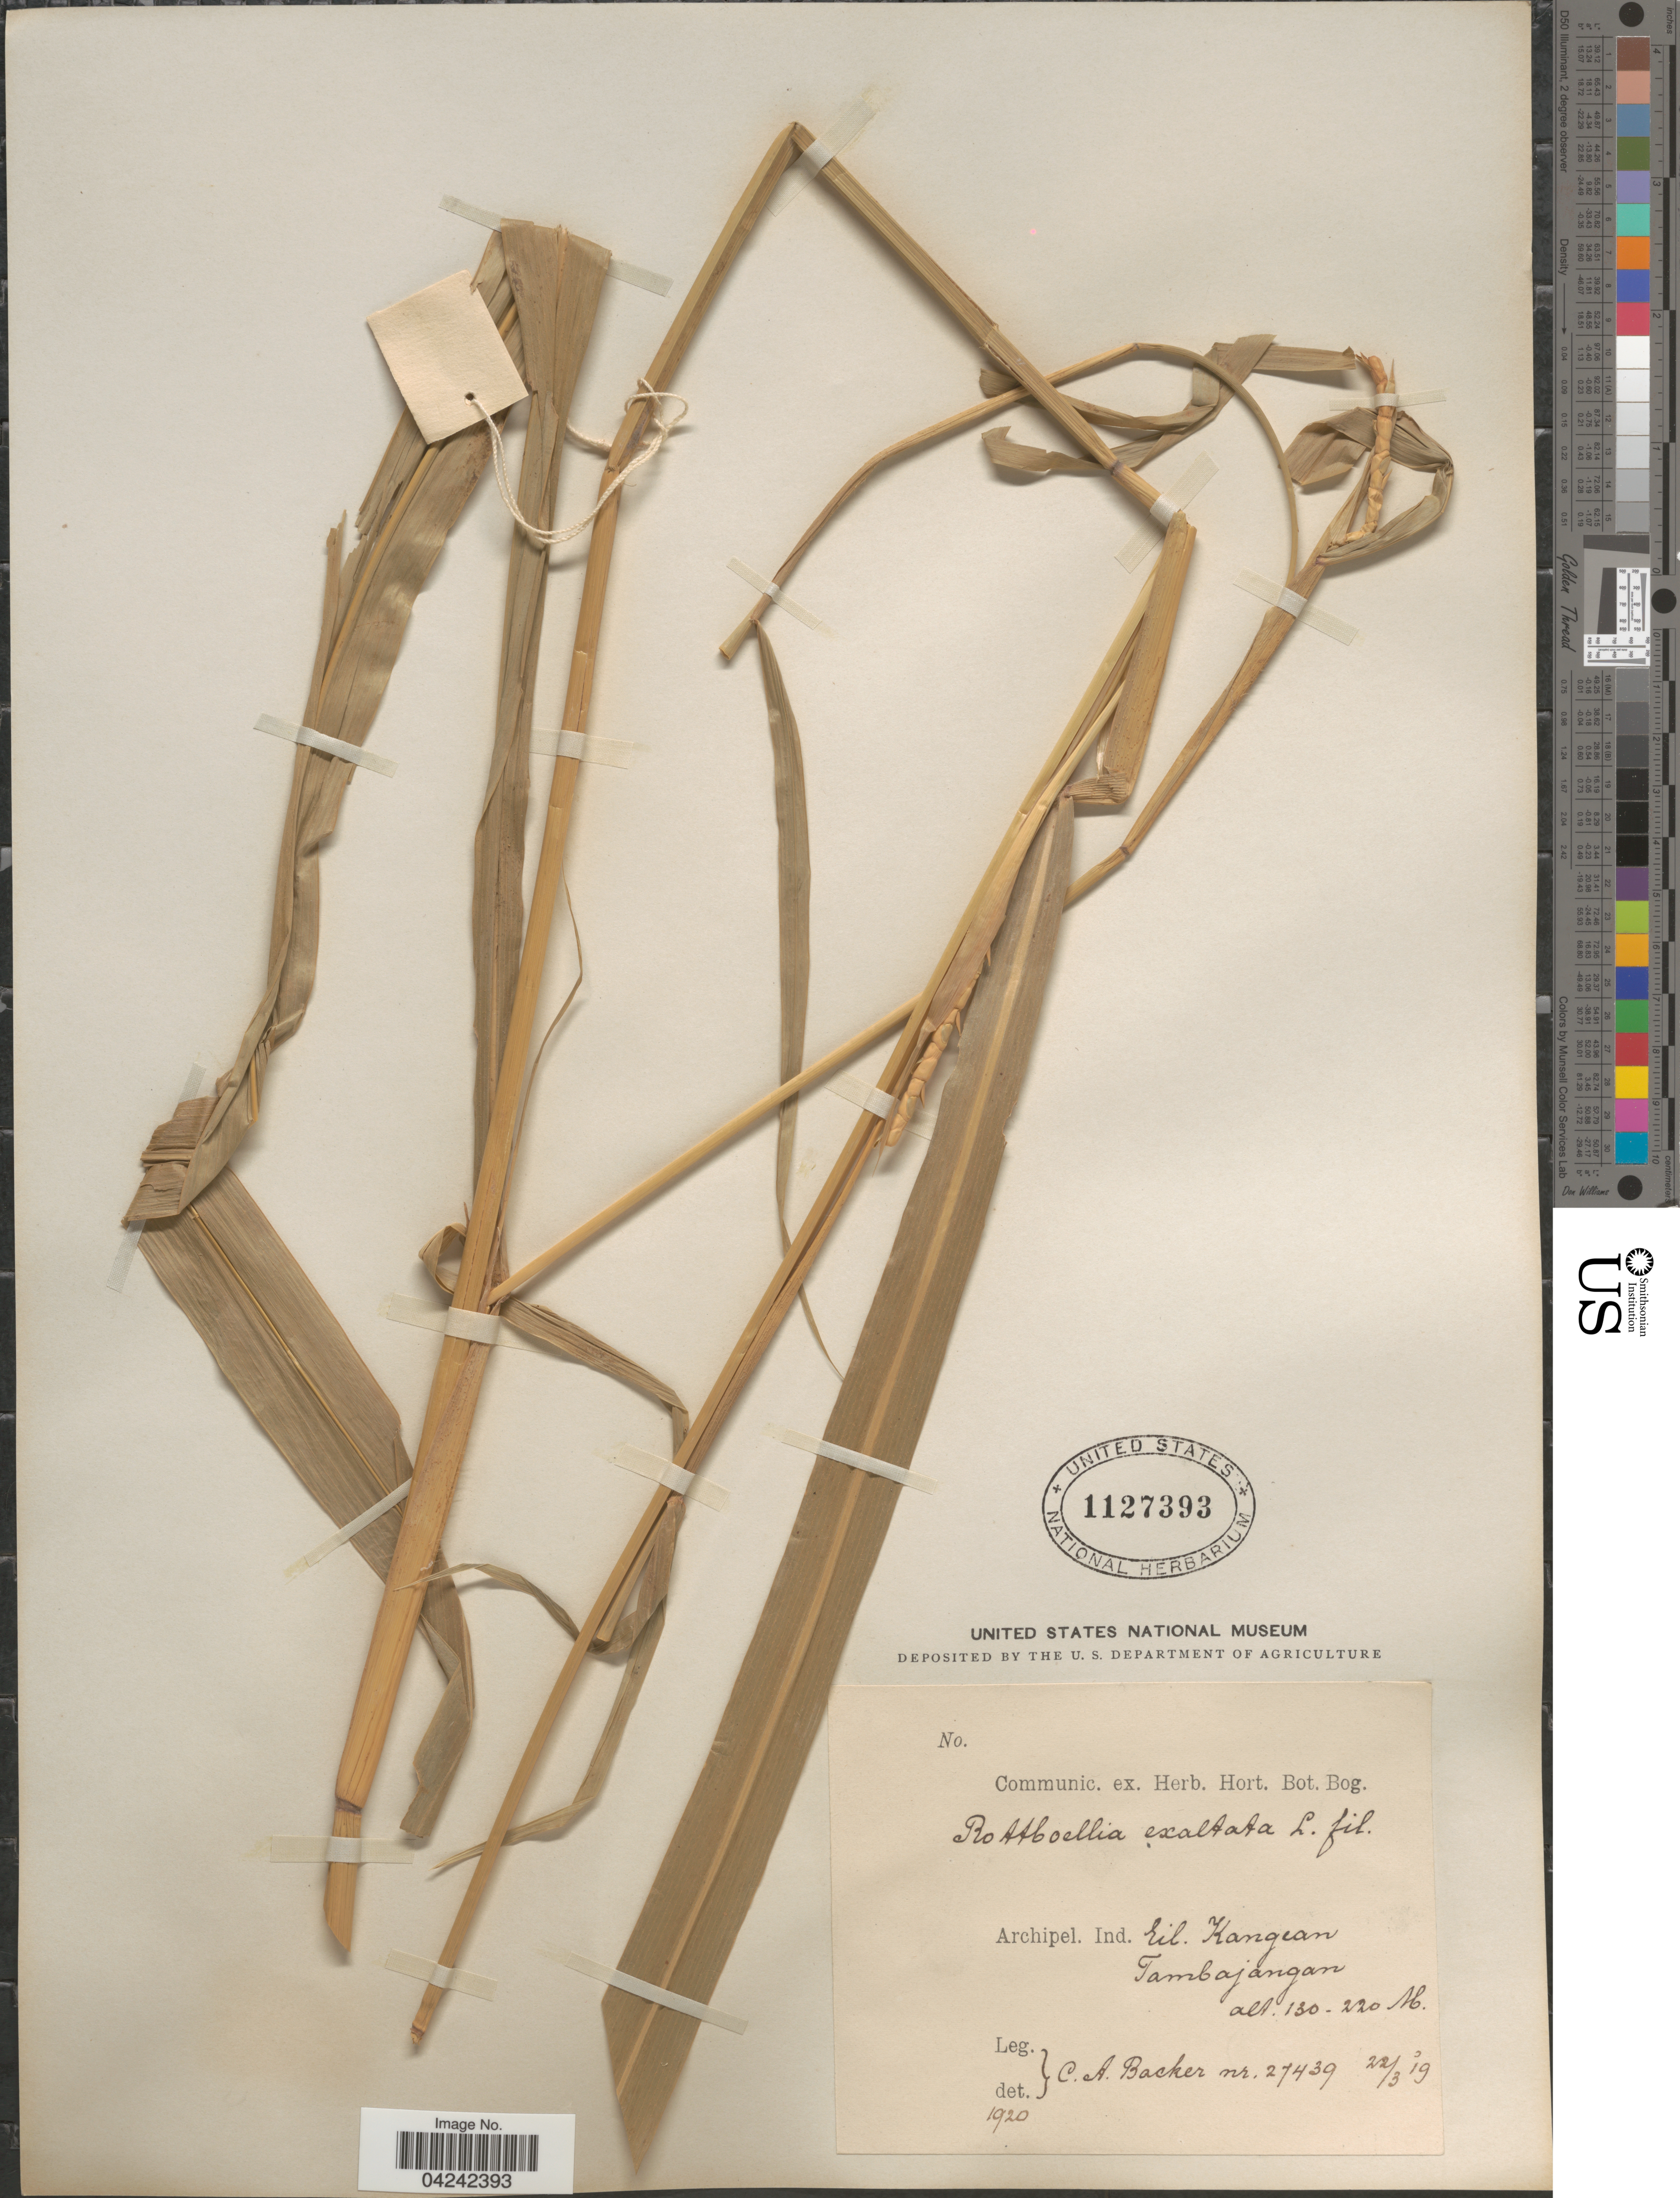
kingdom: Plantae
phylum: Tracheophyta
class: Liliopsida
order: Poales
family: Poaceae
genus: Rottboellia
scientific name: Rottboellia cochinchinensis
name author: (Lour.) Clayton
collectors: C. A. Backer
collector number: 27439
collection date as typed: Transcribed d/m/y: 22/3/19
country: Indonesia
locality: Archipel. Ind. Eil. Kangean. Tambajangan.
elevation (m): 130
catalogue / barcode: US 1127393